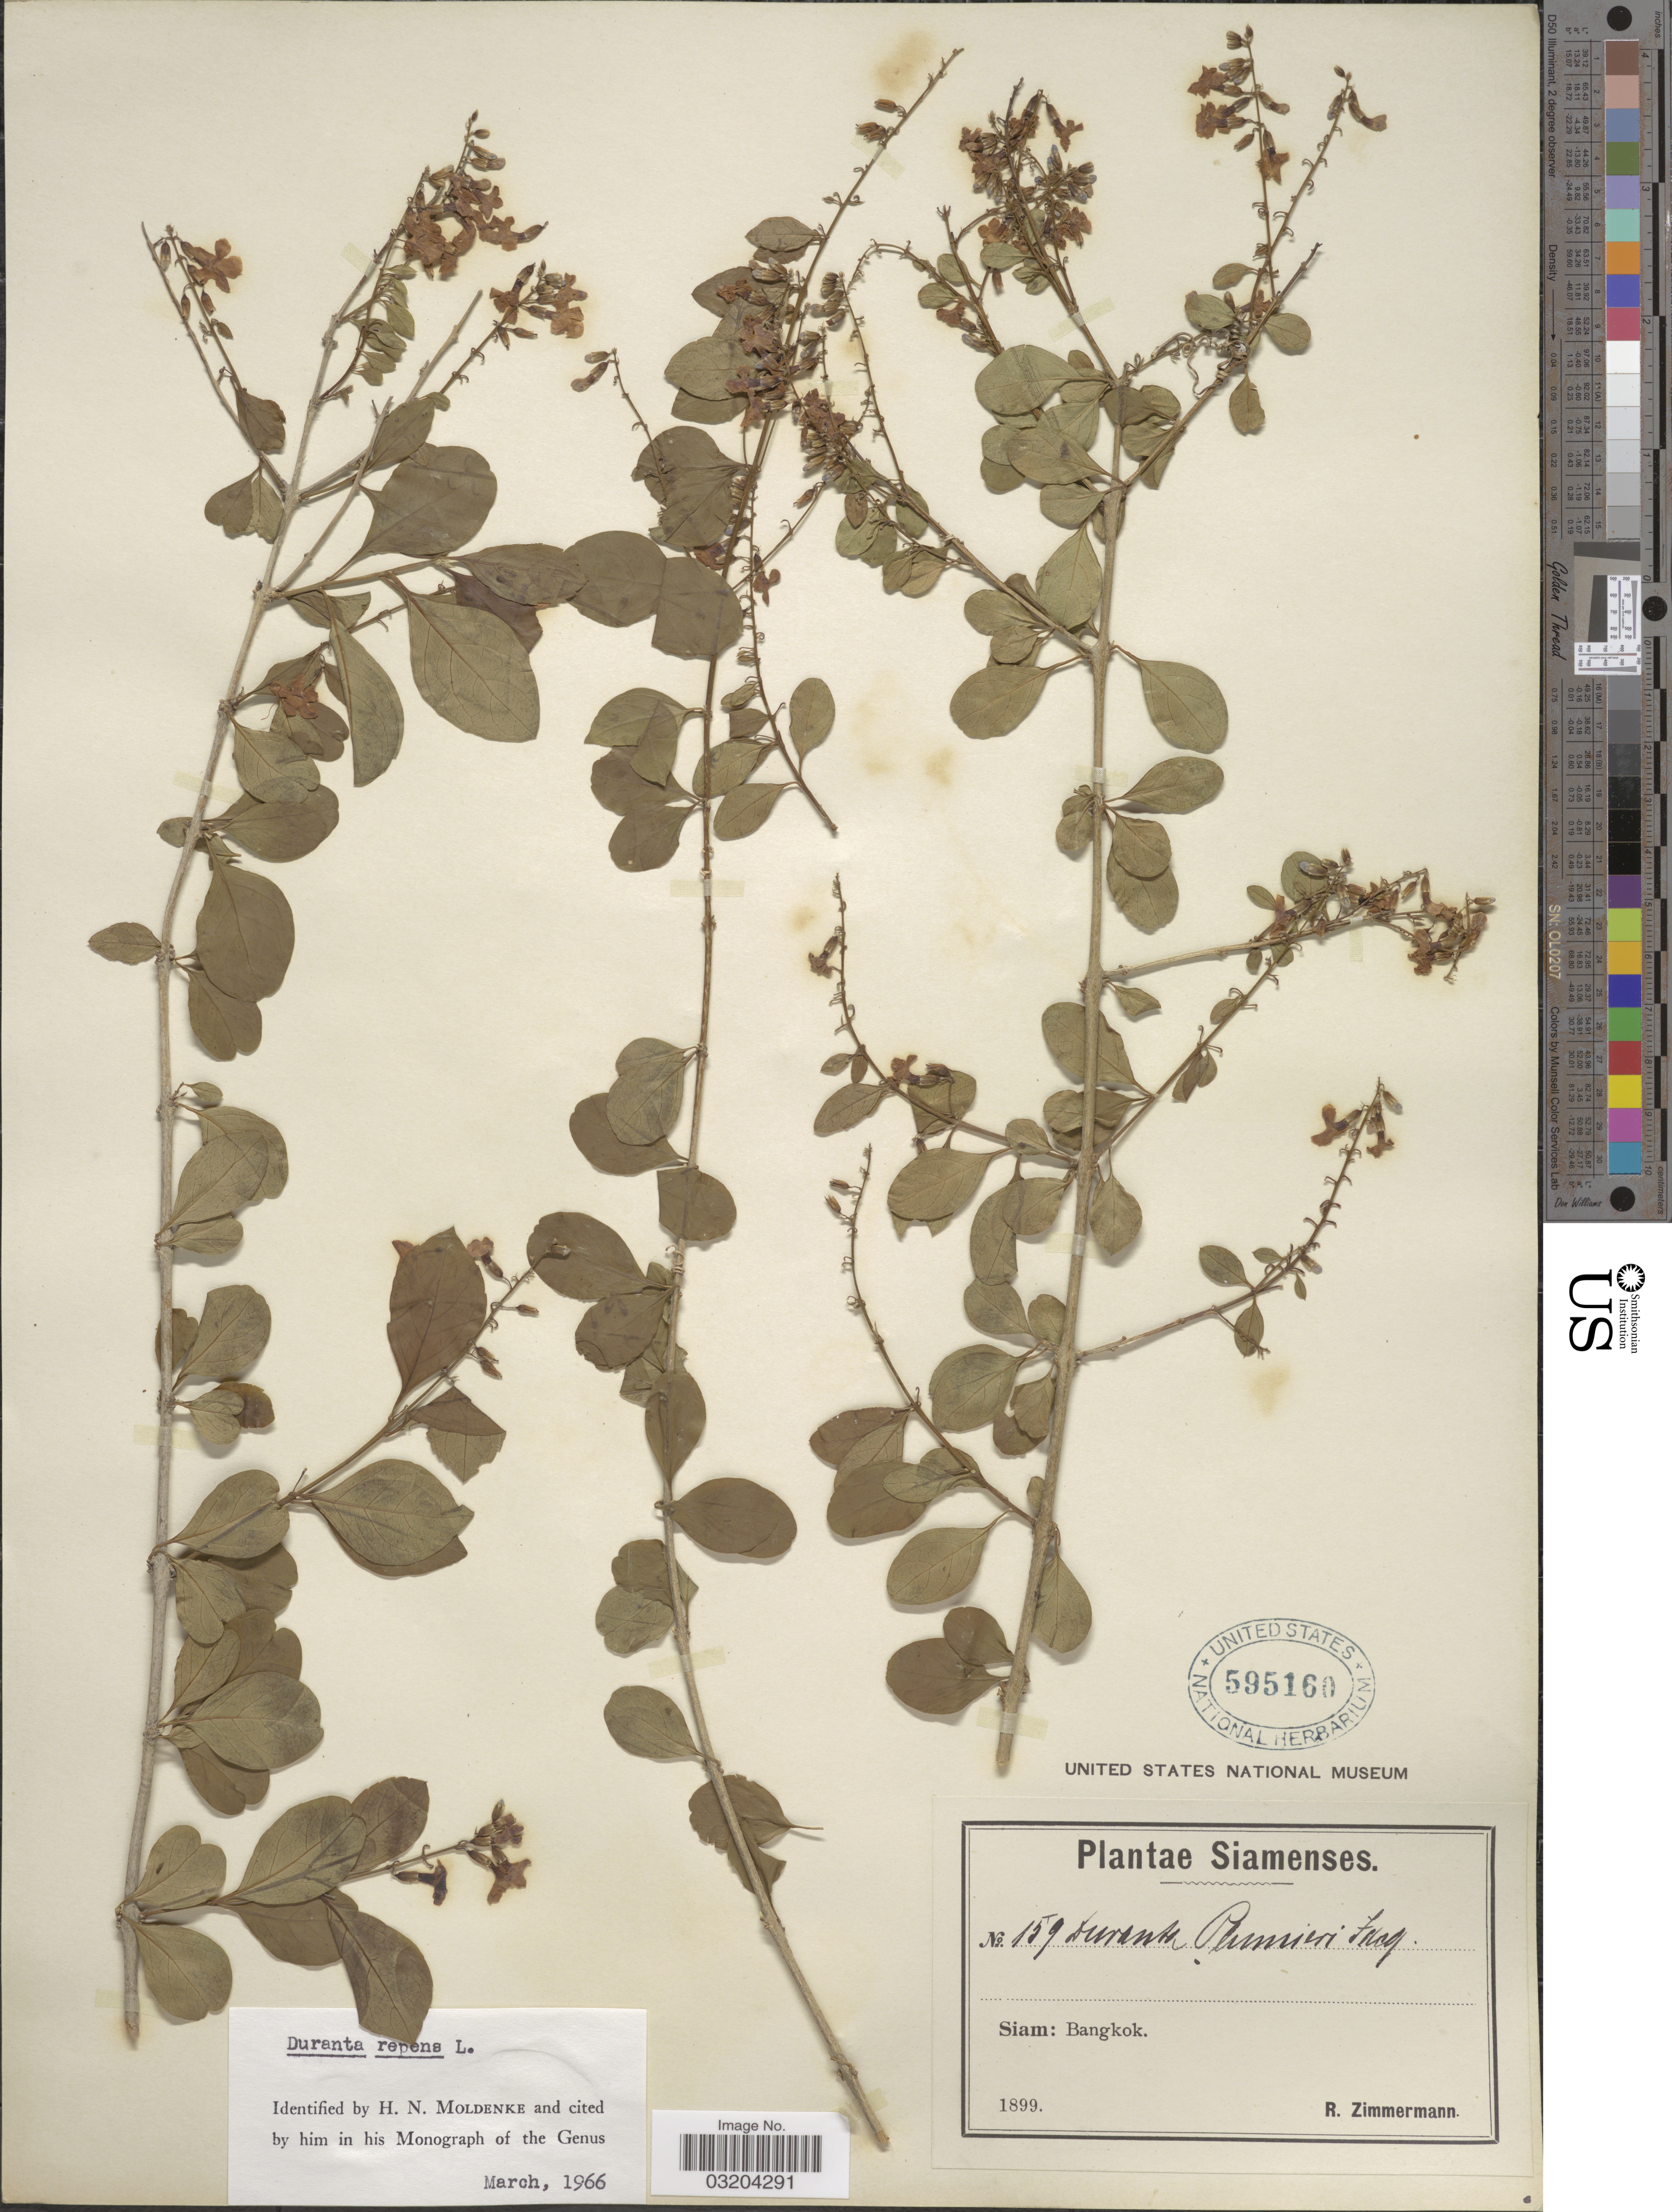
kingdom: Plantae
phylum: Tracheophyta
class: Magnoliopsida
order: Lamiales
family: Verbenaceae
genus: Duranta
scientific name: Duranta erecta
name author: L.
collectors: R. Zimmerman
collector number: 159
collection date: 1899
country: Thailand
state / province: Bangkok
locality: Siam.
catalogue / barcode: US 595160